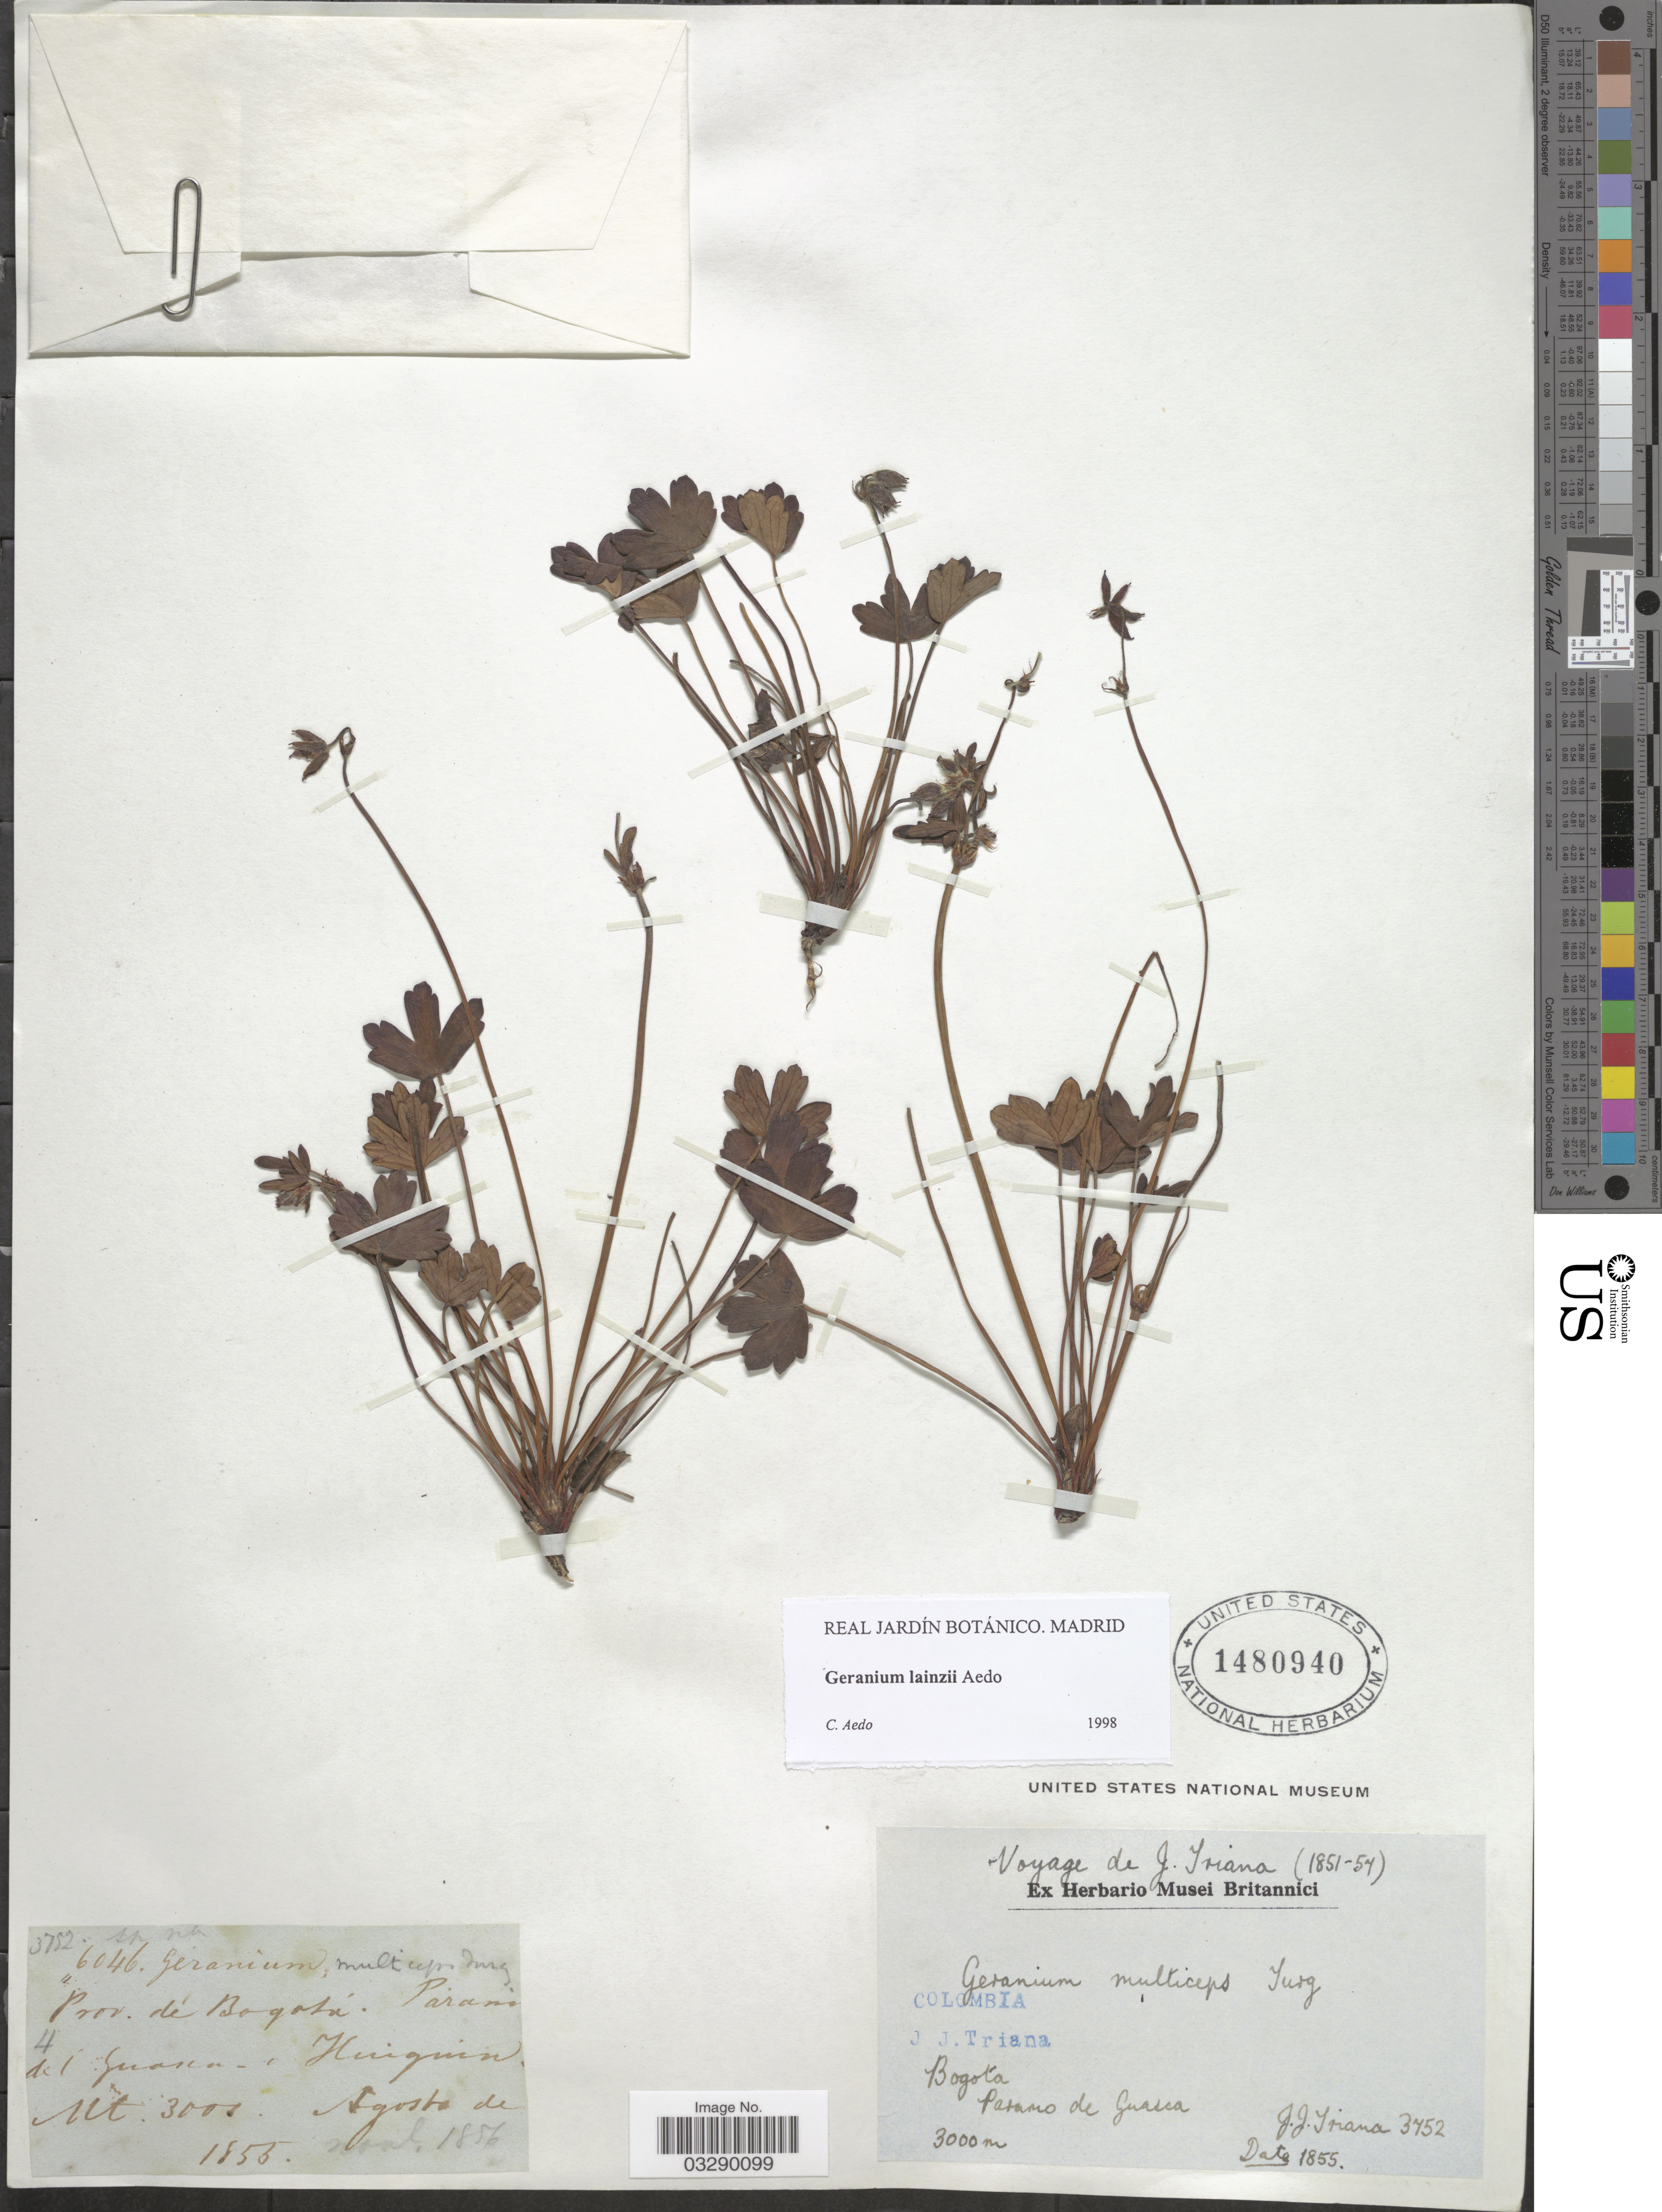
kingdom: Plantae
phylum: Tracheophyta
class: Magnoliopsida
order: Geraniales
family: Geraniaceae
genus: Geranium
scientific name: Geranium lainzii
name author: Aedo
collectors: J. J. Triana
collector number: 3752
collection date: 1855-08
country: Colombia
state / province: Bogota D.C.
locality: Paramo de Guasca. Huiquin [interpreted].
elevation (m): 3000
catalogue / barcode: US 1480940